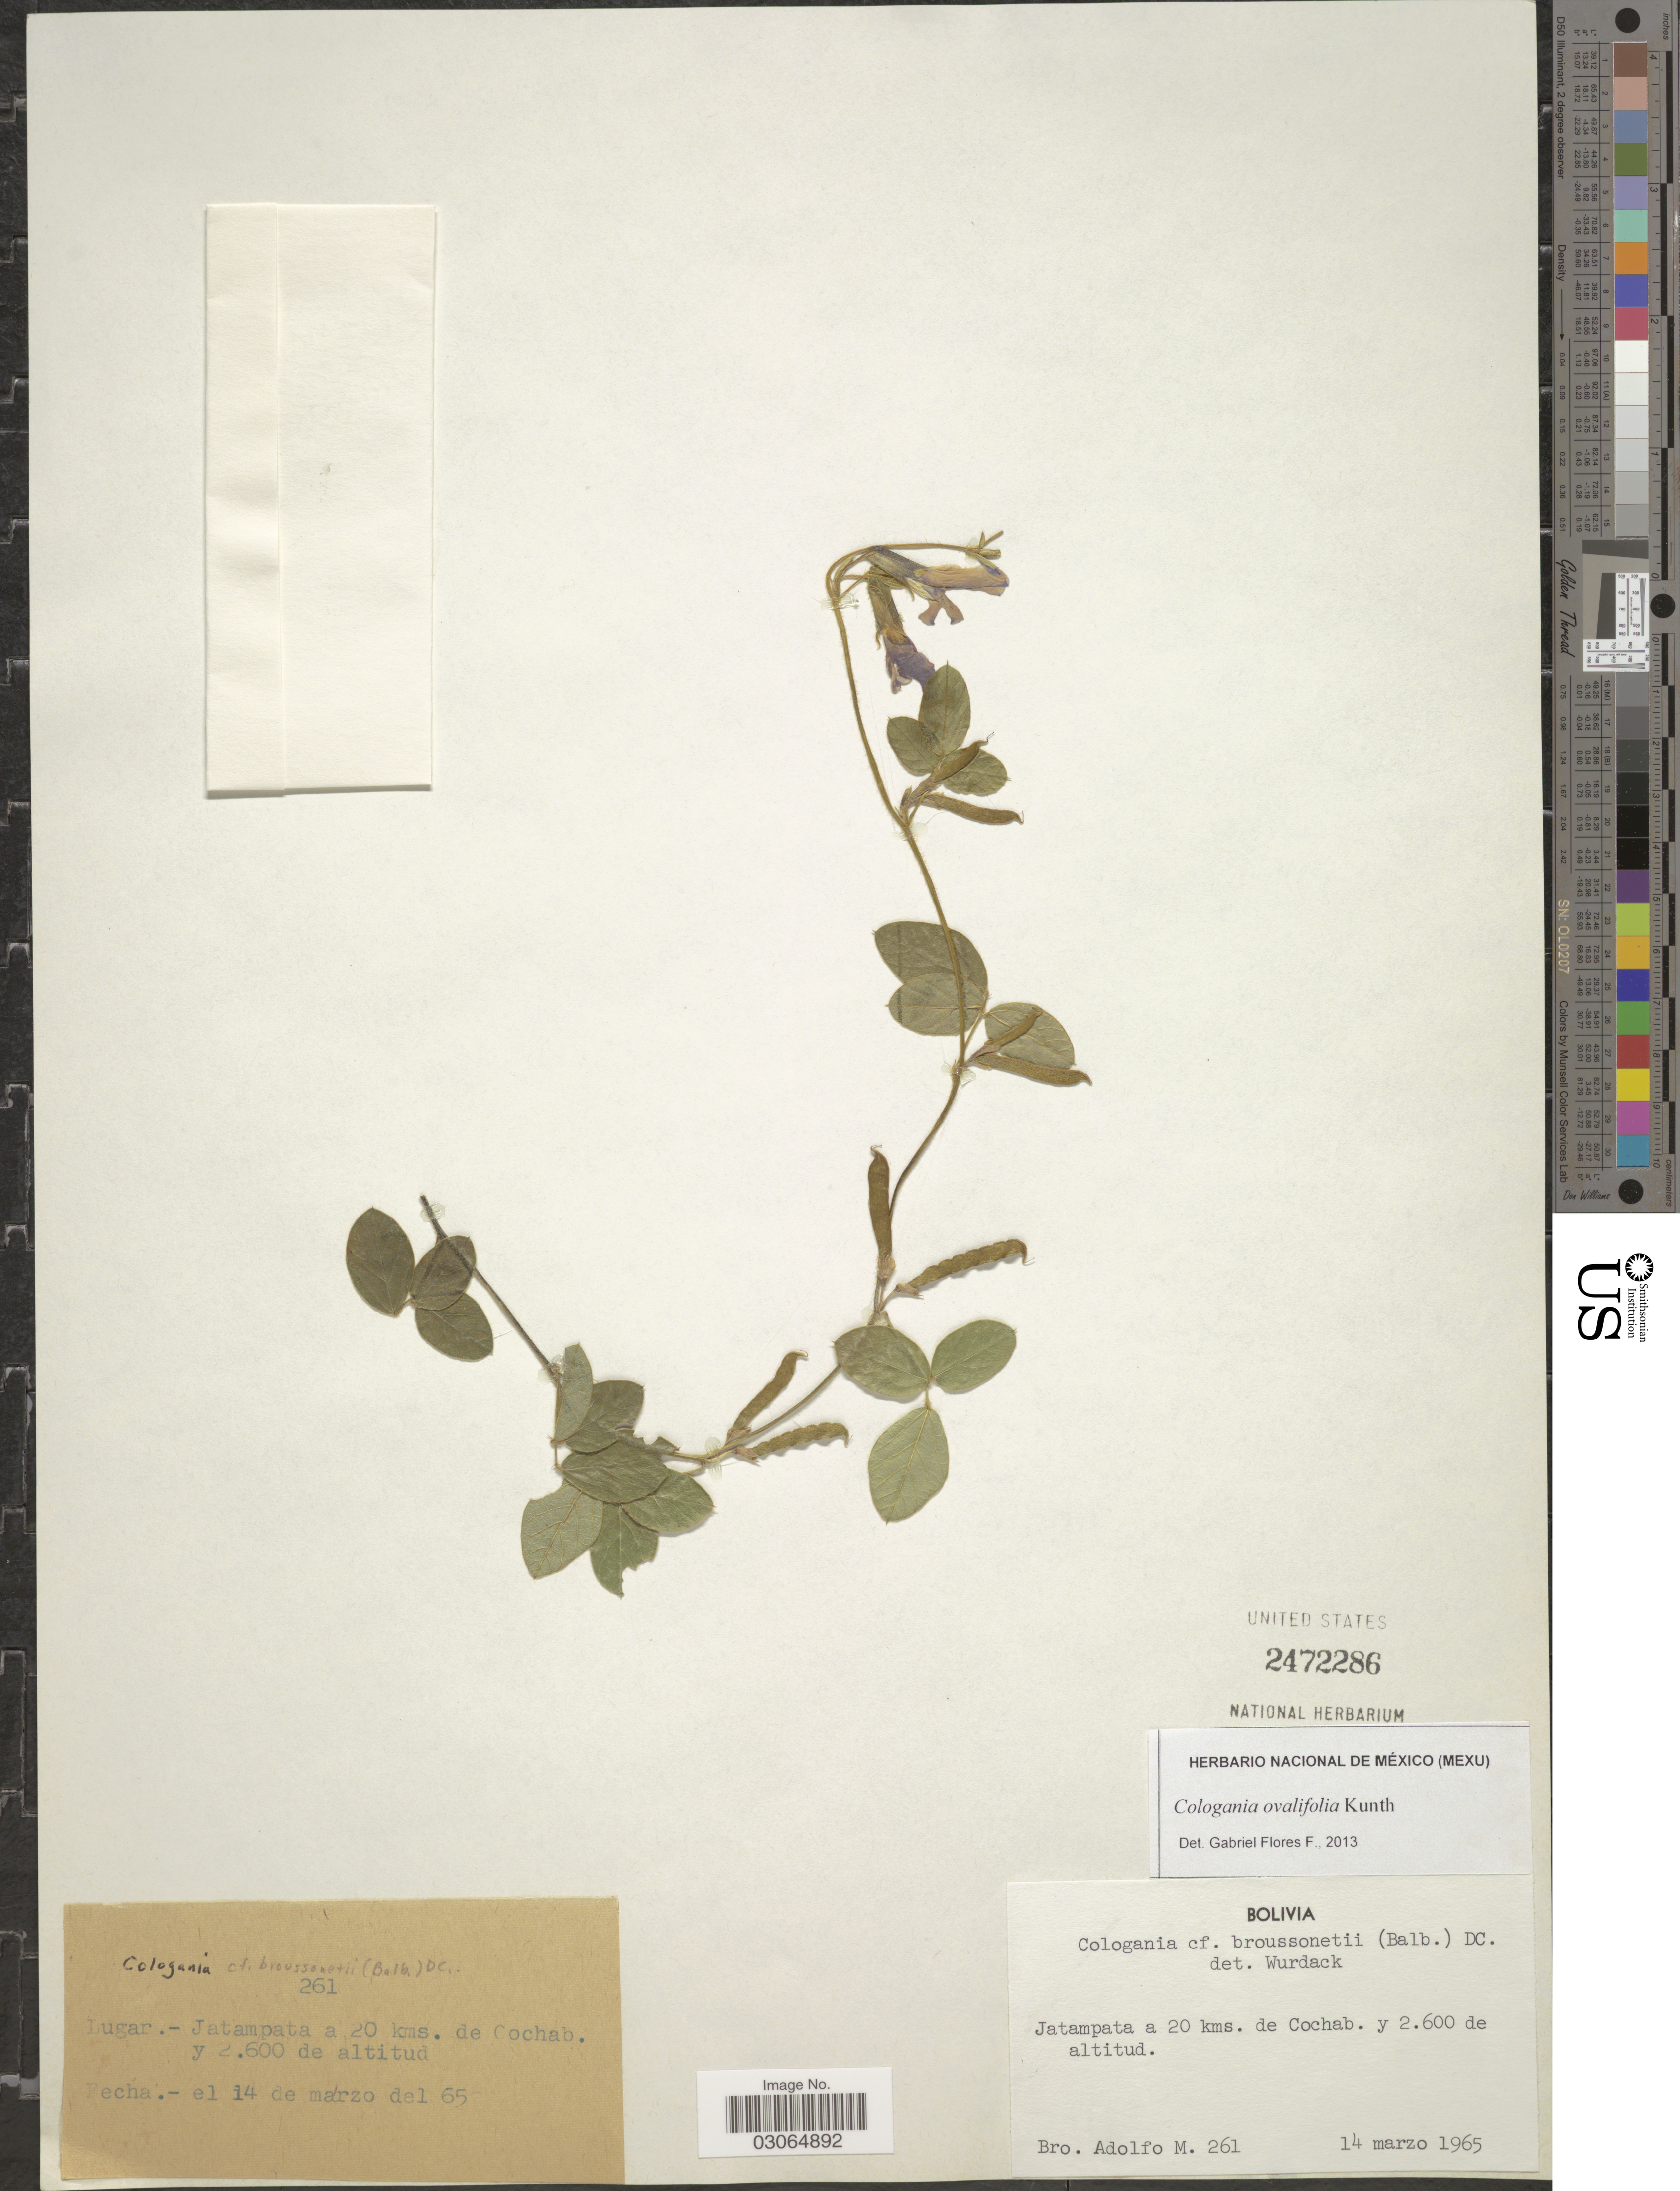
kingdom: Plantae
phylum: Tracheophyta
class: Magnoliopsida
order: Fabales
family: Fabaceae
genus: Cologania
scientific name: Cologania broussonetii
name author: (Balb.) DC.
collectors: Bro. Adolfo M.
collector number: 261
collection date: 1965-03-14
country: Bolivia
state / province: Cochabamba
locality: Jatampata a 20 kms. de Cochab.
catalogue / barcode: US 2472286